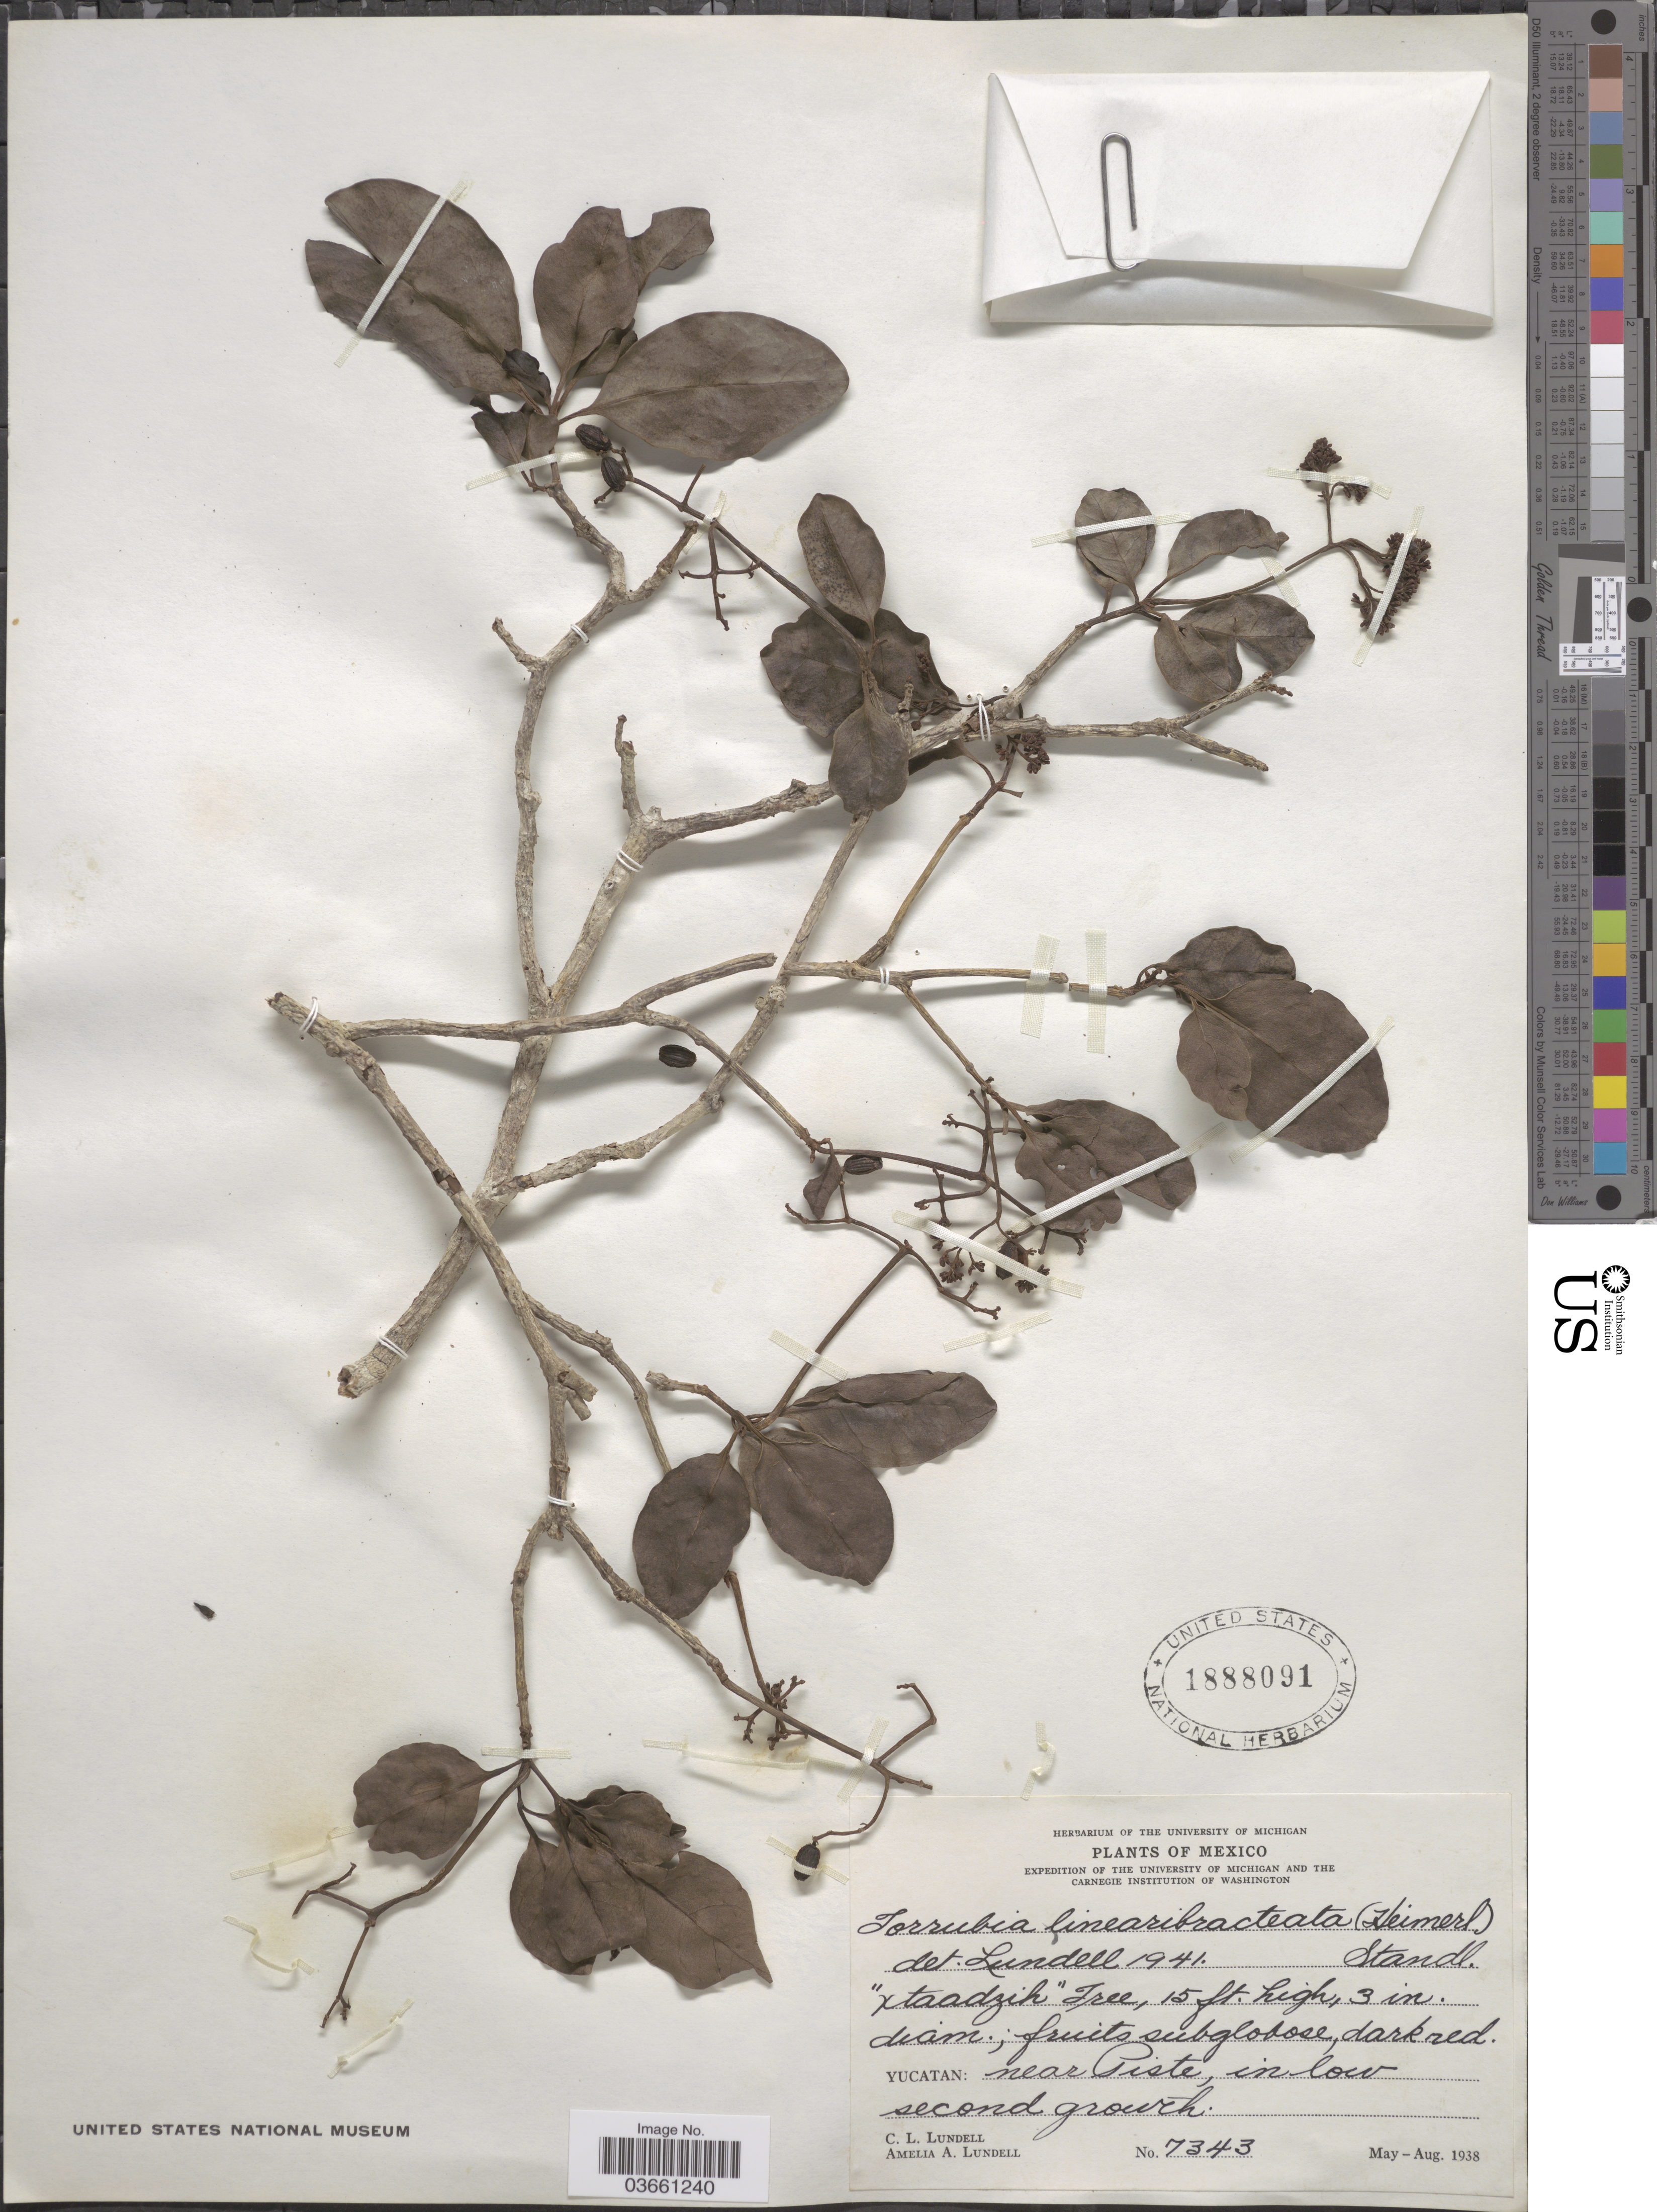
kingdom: Plantae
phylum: Tracheophyta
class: Magnoliopsida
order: Caryophyllales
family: Nyctaginaceae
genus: Guapira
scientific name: Guapira costaricana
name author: (Standl.) Woodson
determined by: Strong, Mark T., (BOT), Smithsonian Institution - National Museum of Natural History (UNITED STATES)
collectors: C. L. Lundell & A. A. Lundell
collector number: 7343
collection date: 1938-05/1938-08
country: Mexico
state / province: Yucatán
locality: Near Piste, in low second growth.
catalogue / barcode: US 1888091